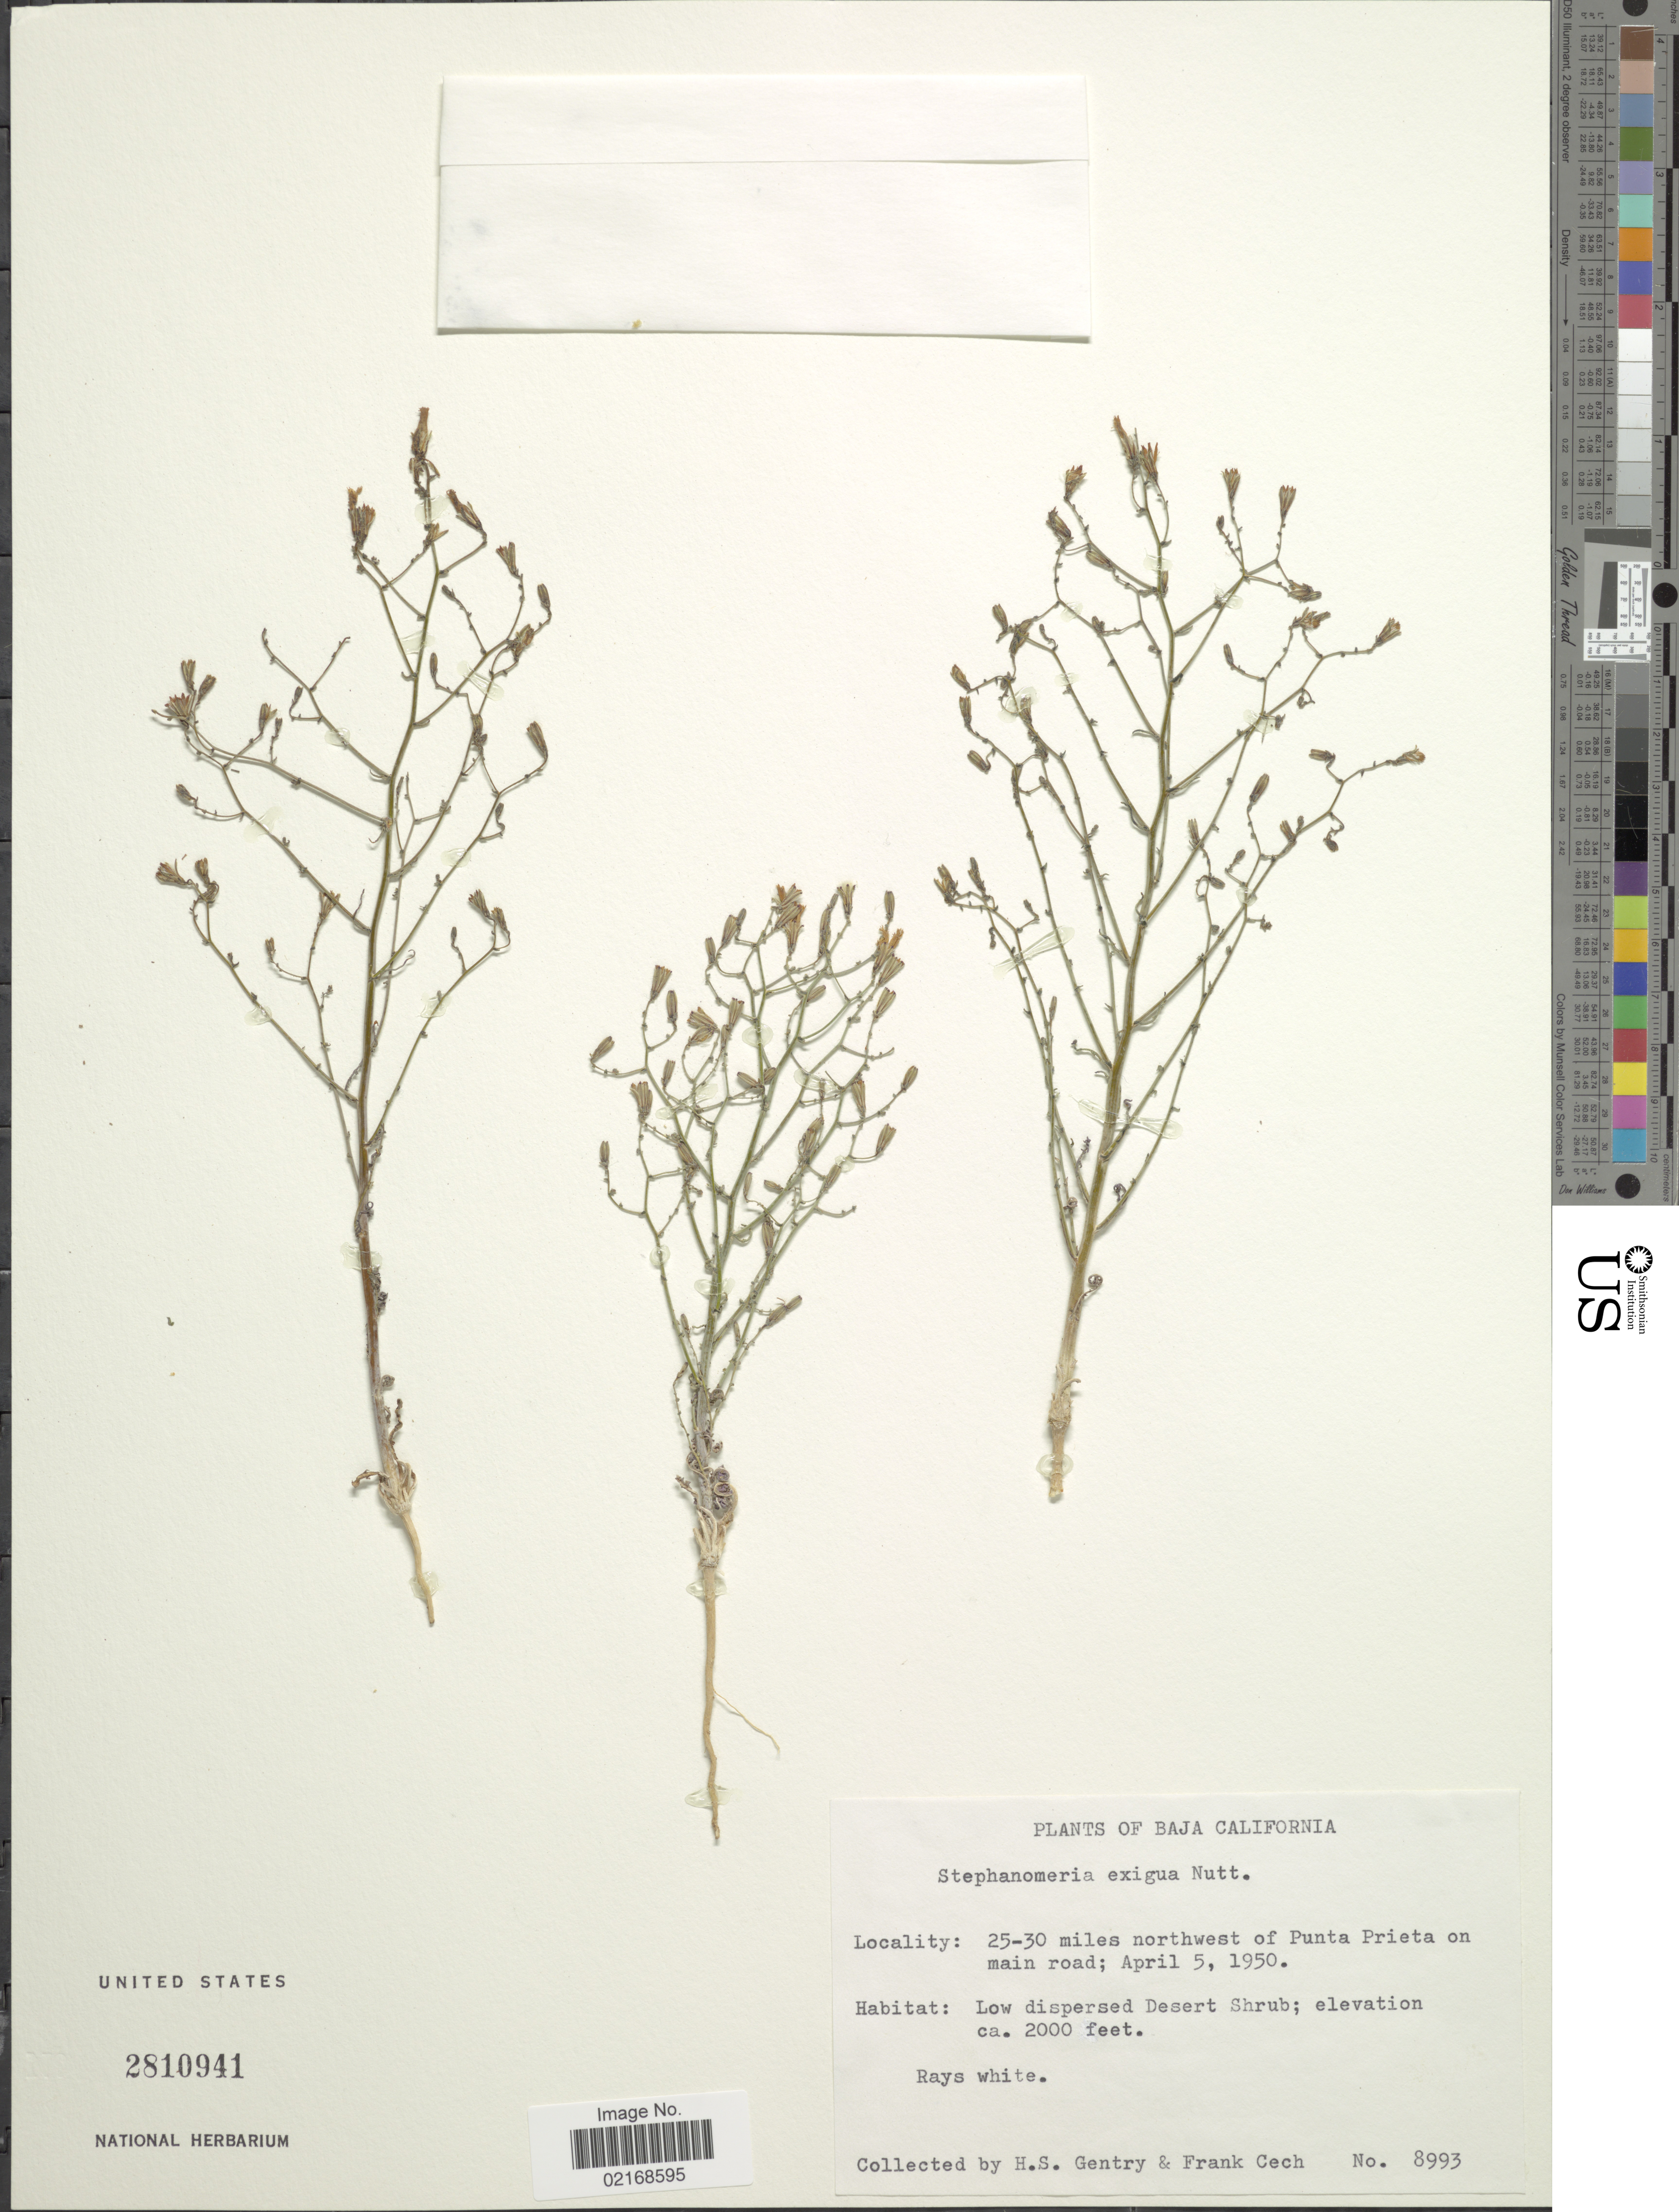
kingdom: Plantae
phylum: Tracheophyta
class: Magnoliopsida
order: Asterales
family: Asteraceae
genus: Stephanomeria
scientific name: Stephanomeria exigua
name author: Nutt.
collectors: H. S. Gentry & F. Cech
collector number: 8993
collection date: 1950-04-05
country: Mexico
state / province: Baja California Norte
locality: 25-30 miles northwest of Punta Prieta on main road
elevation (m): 610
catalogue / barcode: US 2810941